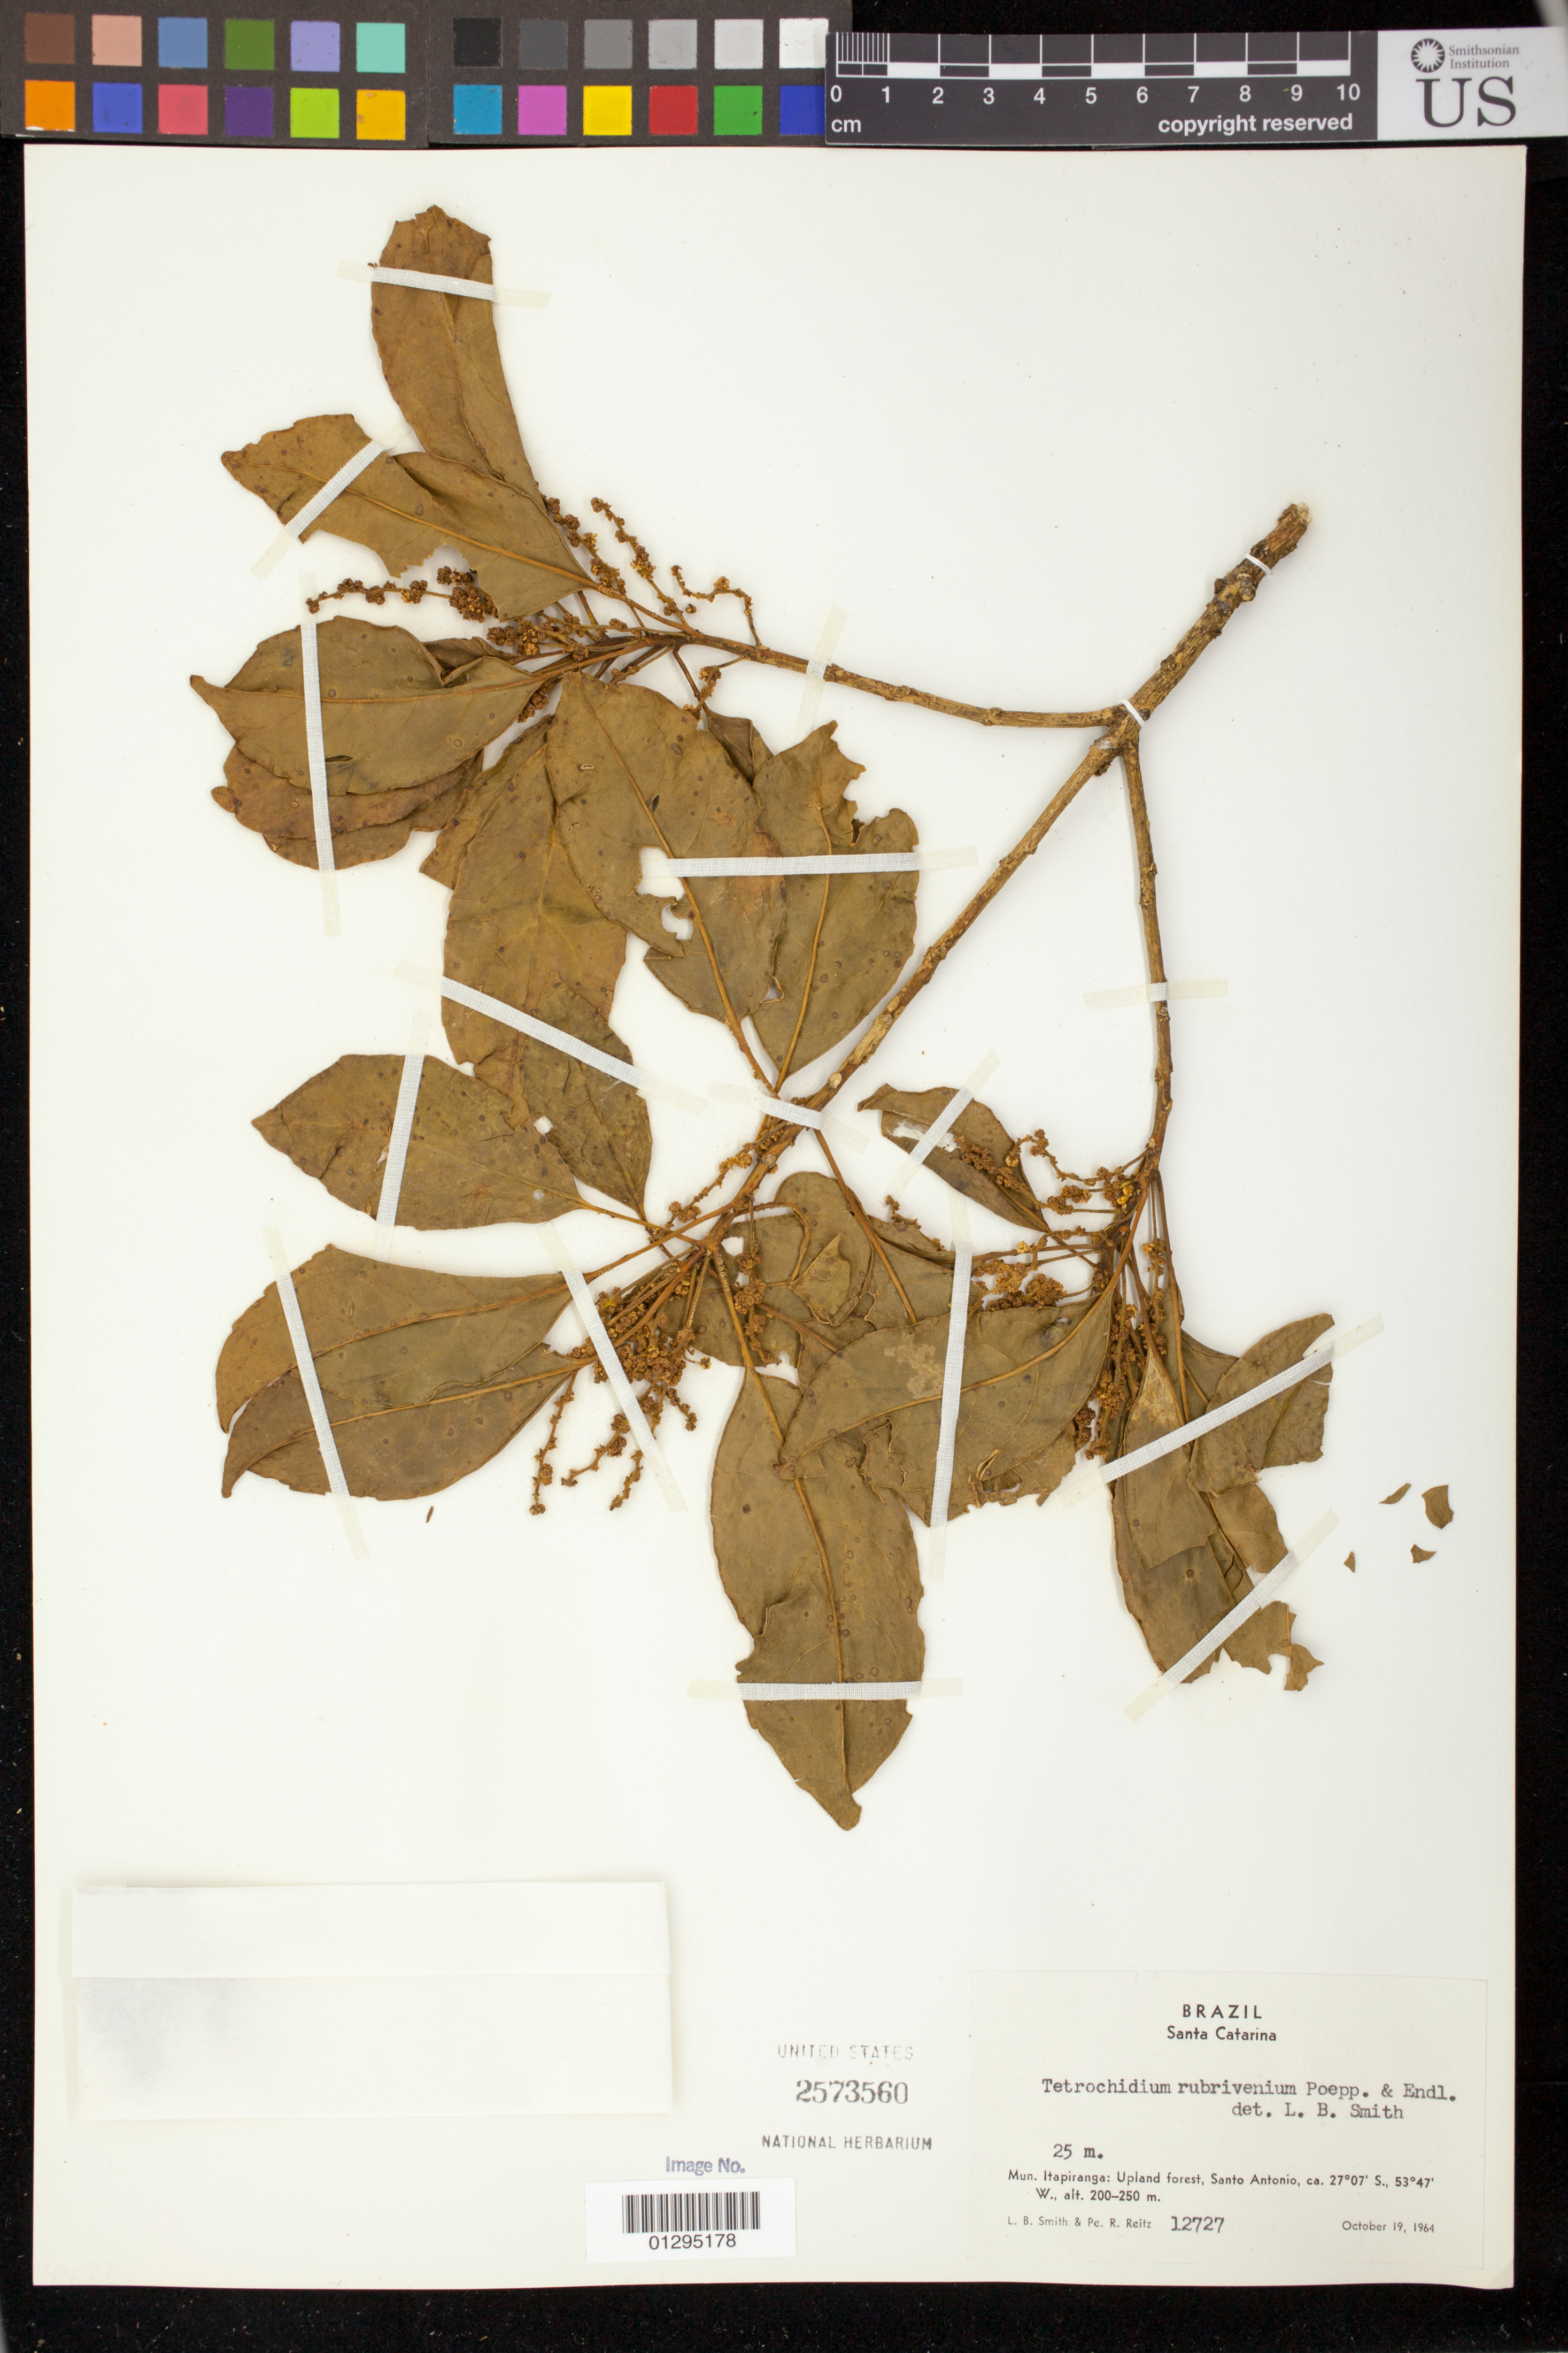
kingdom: Plantae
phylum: Tracheophyta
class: Magnoliopsida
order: Malpighiales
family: Euphorbiaceae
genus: Tetrorchidium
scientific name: Tetrorchidium rubrivenium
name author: Poepp.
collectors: L. Smith & R. Reitz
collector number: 12727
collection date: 1964-10-19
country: Brazil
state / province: Santa Catarina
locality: Municipality Itapiranga: Upland forest, Santa Antonio.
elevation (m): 200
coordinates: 27°07'S, 53°47'W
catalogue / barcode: US 2573560